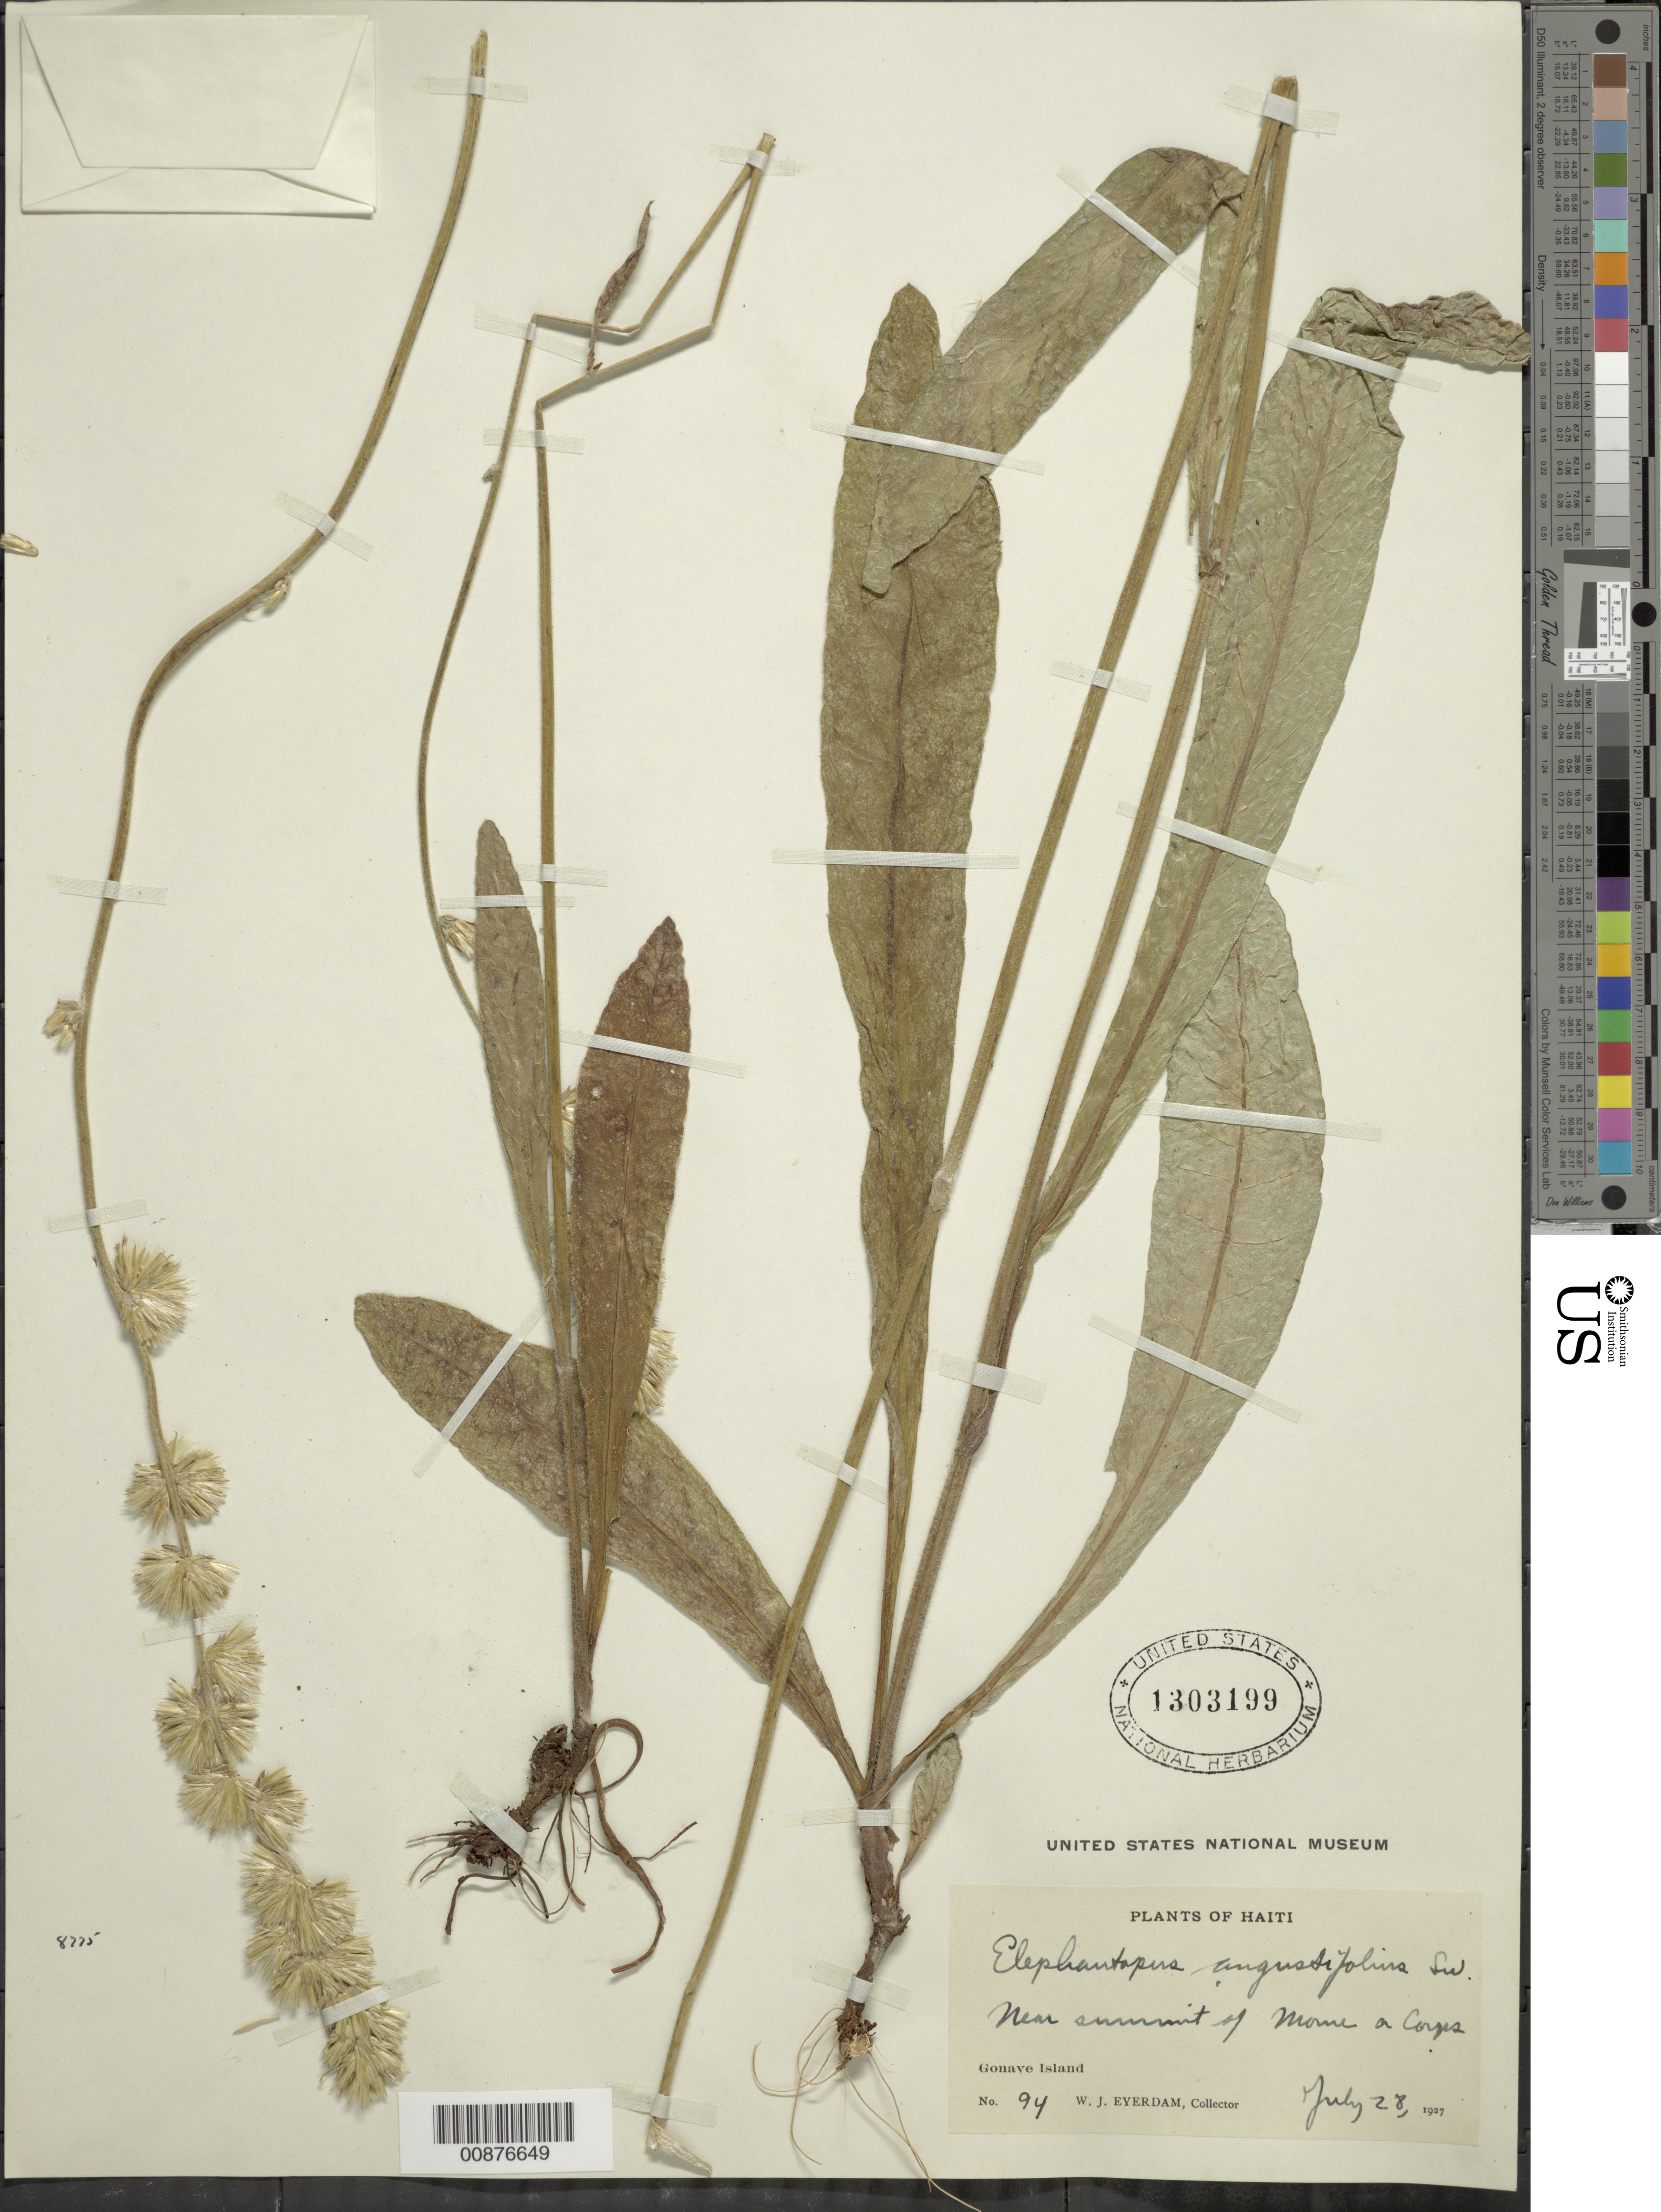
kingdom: Plantae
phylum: Tracheophyta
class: Magnoliopsida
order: Asterales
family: Asteraceae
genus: Orthopappus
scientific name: Orthopappus angustifolius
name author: (Sw.) Gleason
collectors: W. J. Eyerdam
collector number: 94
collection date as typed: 28 Jul 1927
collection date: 1927-07-28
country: Haiti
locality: Gonave Island. Morne a Corps (sp?)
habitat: Near summit of morne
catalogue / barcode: US 1303199